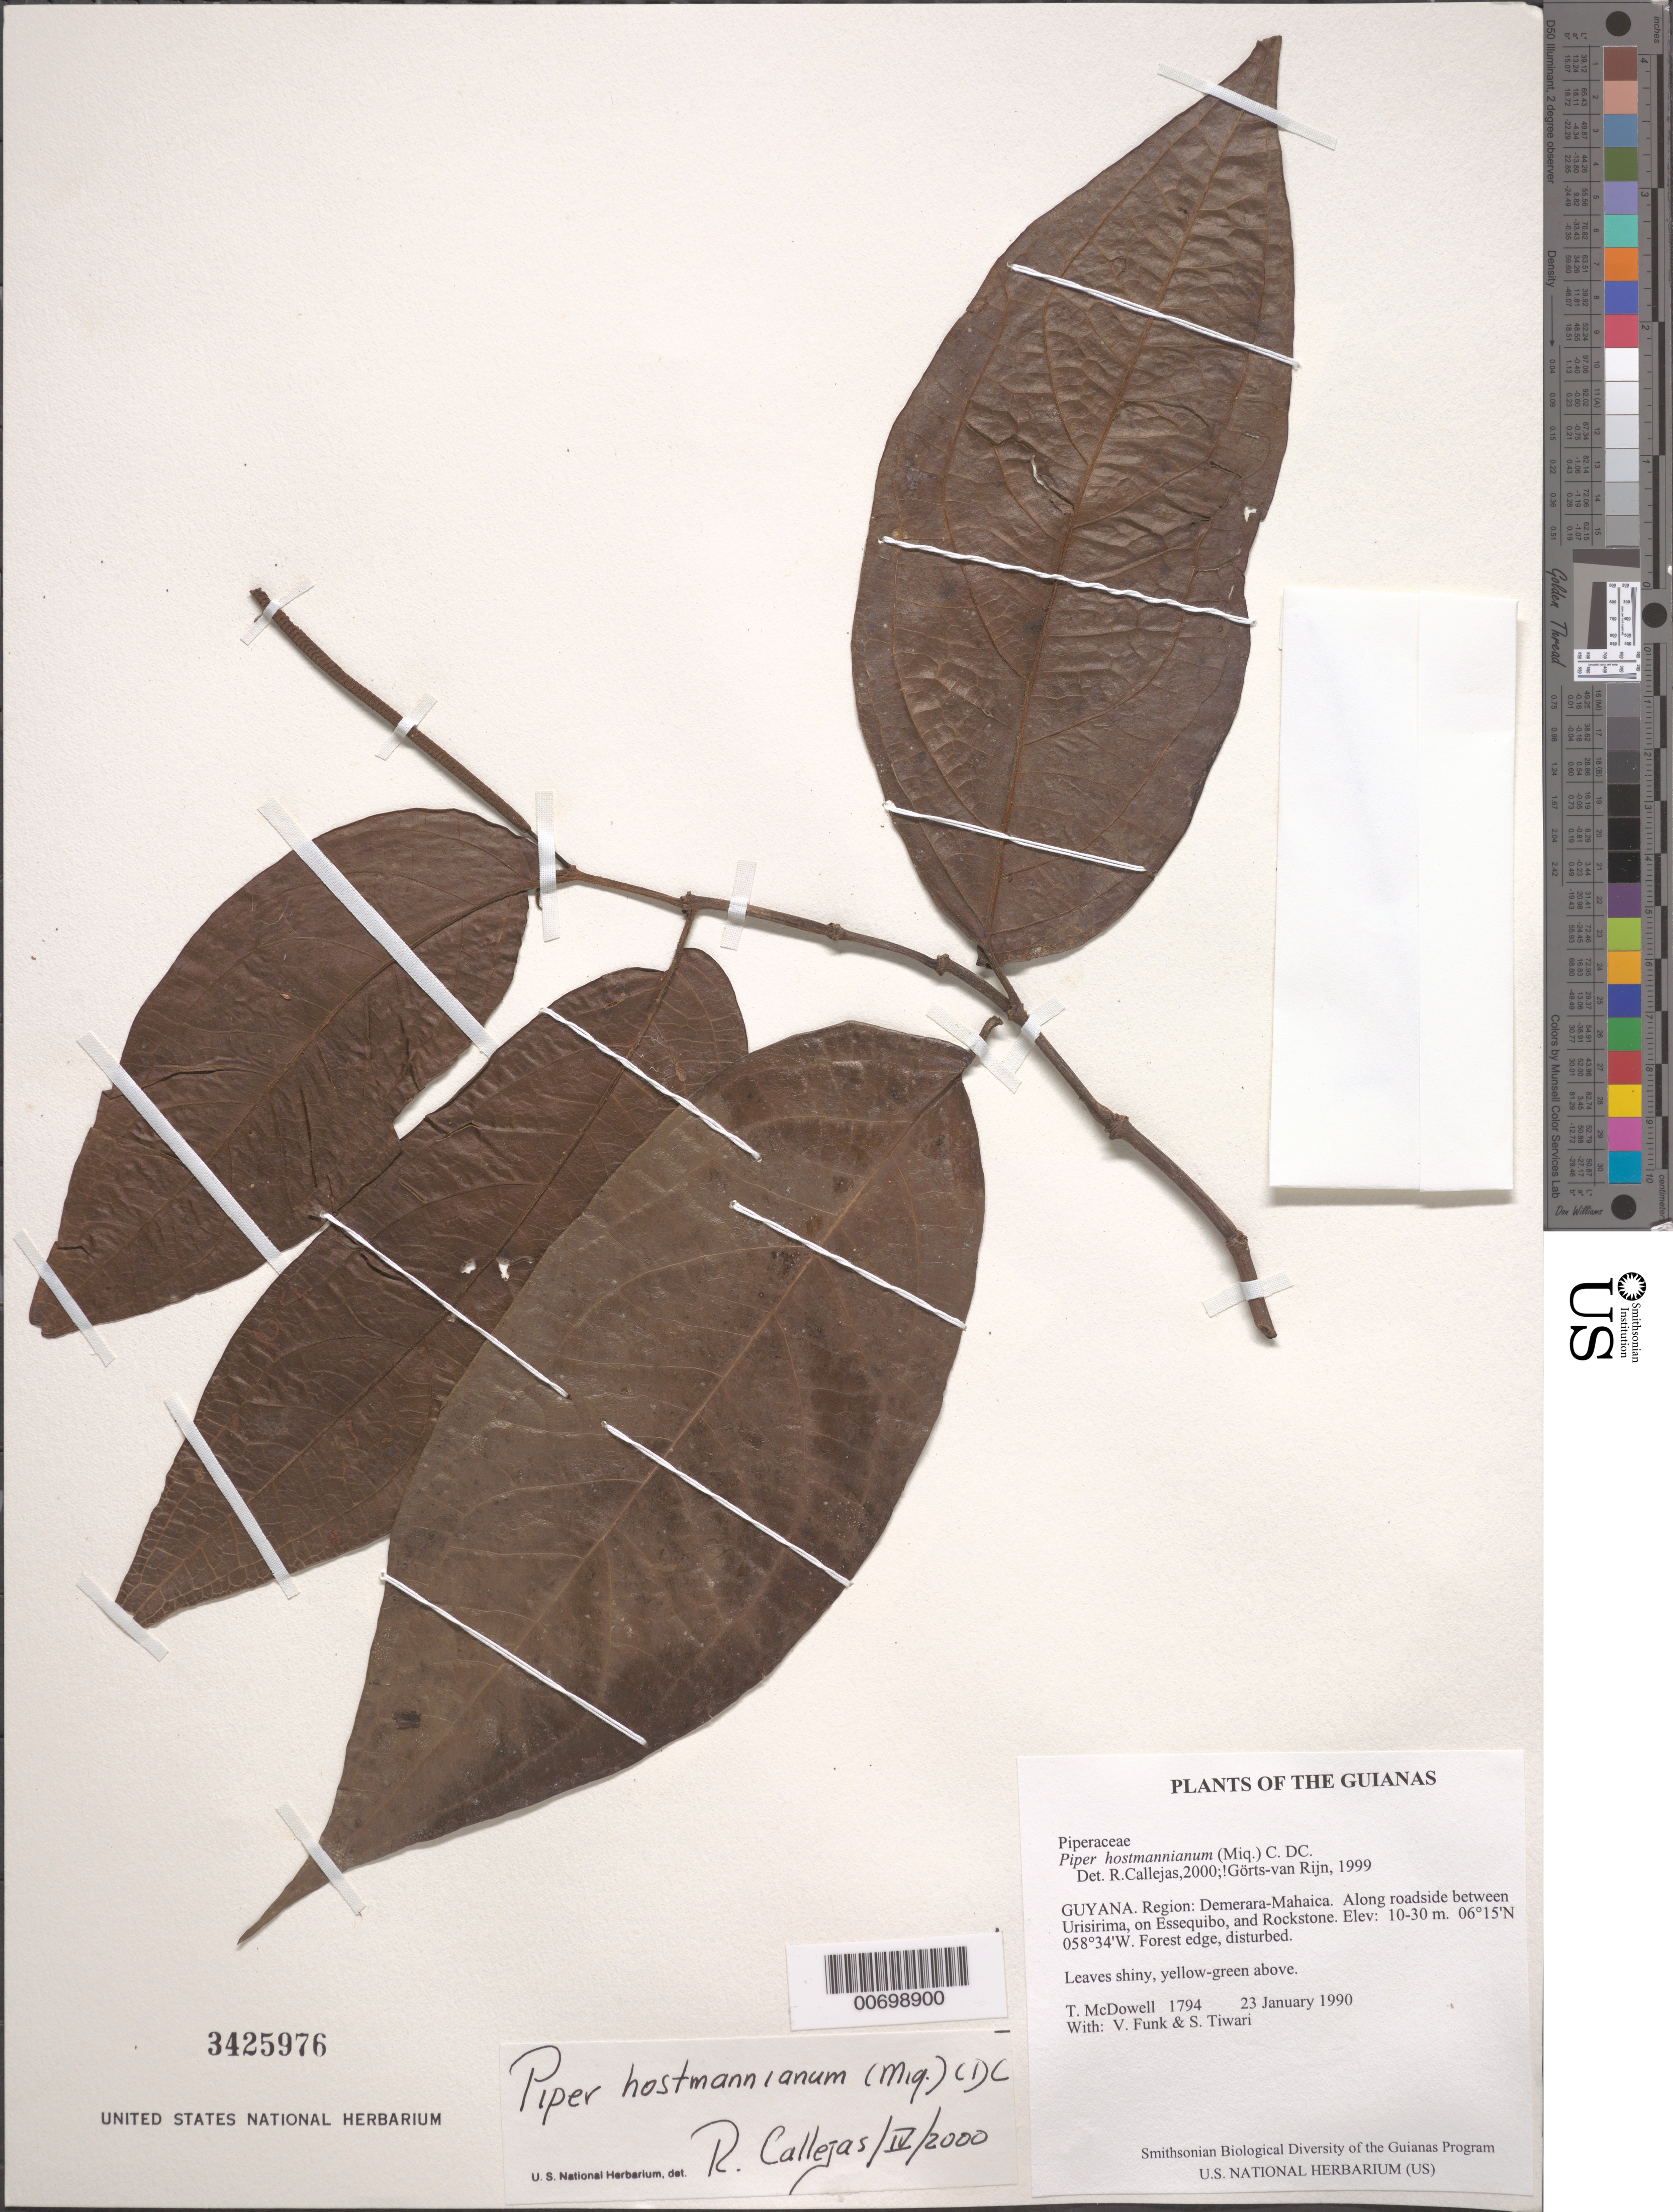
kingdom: Plantae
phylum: Tracheophyta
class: Magnoliopsida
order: Piperales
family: Piperaceae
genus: Piper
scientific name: Piper hostmannianum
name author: (Miq.) C. DC.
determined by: Görts-van Rijn, A. R. A.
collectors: T. McDowell, V. Funk & S. Tiwari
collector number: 1794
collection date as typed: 23 January 1990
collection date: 1990-01-23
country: Guyana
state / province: Demerara-Mahaica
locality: Along roadside between Urisirima, on Essequibo, and Rockstone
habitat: Forest edge, disturbed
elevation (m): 10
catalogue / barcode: US 3425976